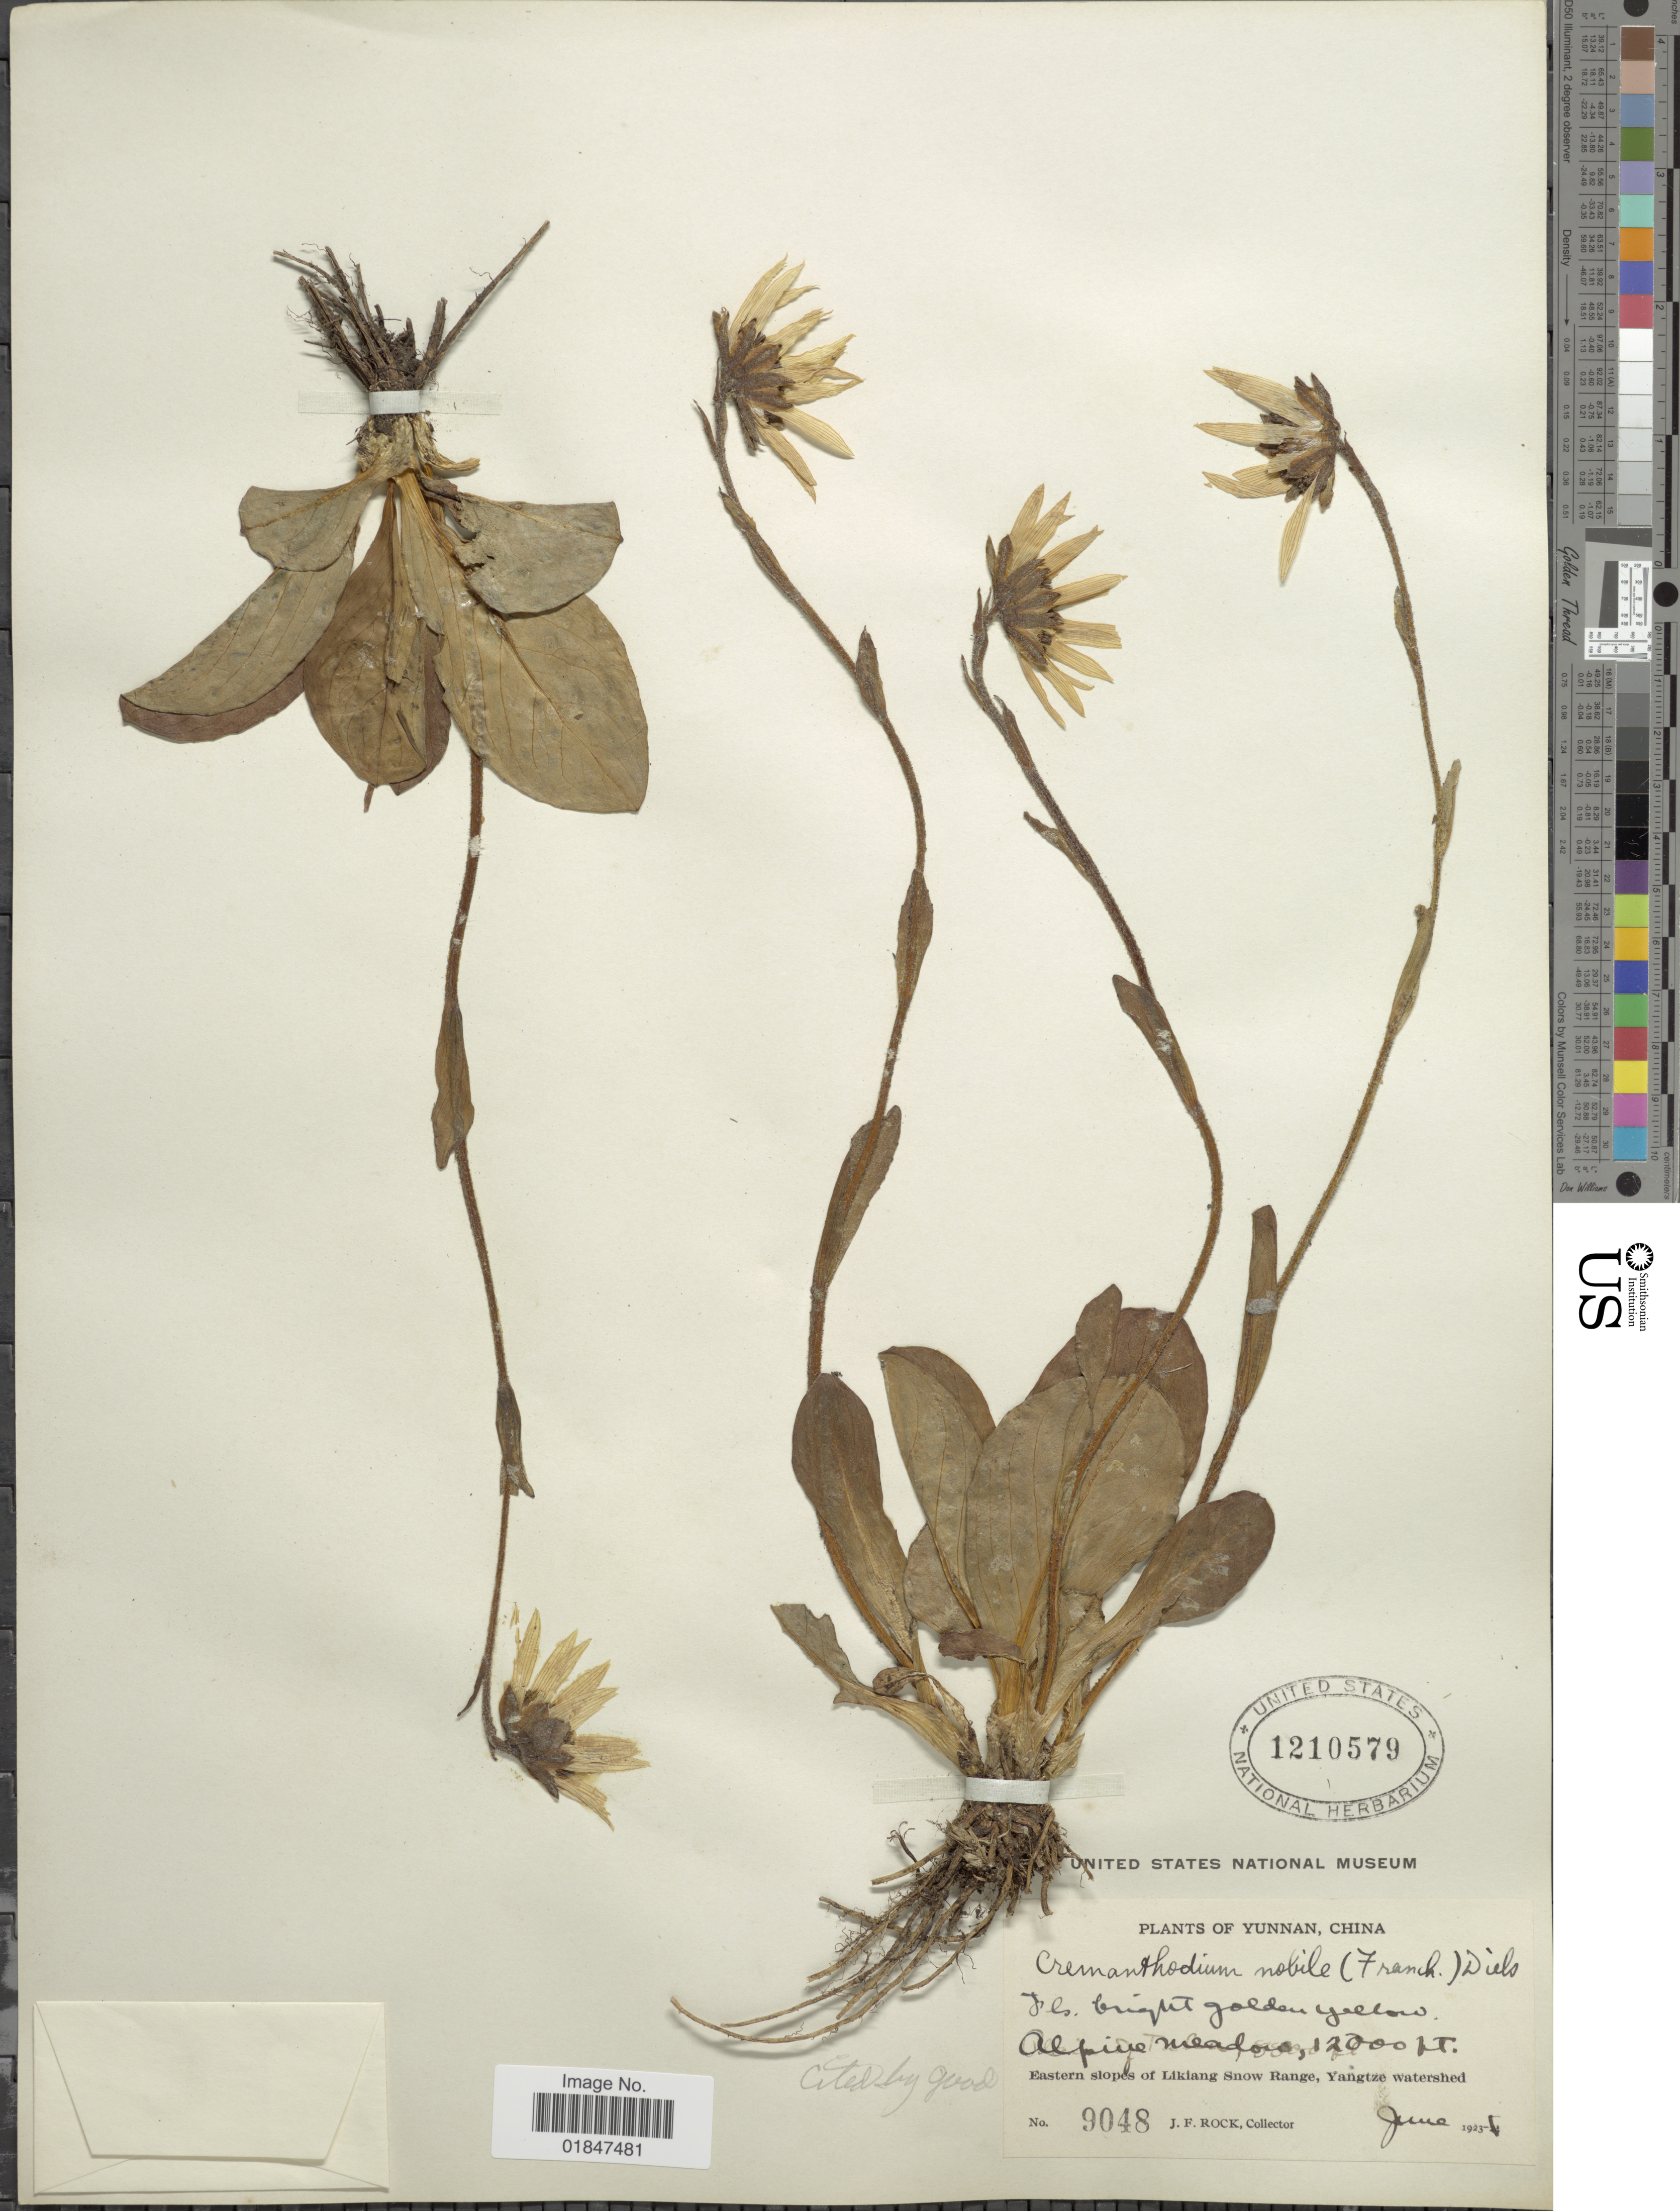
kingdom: Plantae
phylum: Tracheophyta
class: Magnoliopsida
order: Asterales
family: Asteraceae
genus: Cremanthodium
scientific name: Cremanthodium nobile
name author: (Franch.) Diels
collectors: J. Rock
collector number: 9048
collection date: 1923-06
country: China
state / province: Yunnan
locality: Eastern slopes of Likiang Snow Range, Yangtze watershed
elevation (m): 3658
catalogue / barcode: US 1210579